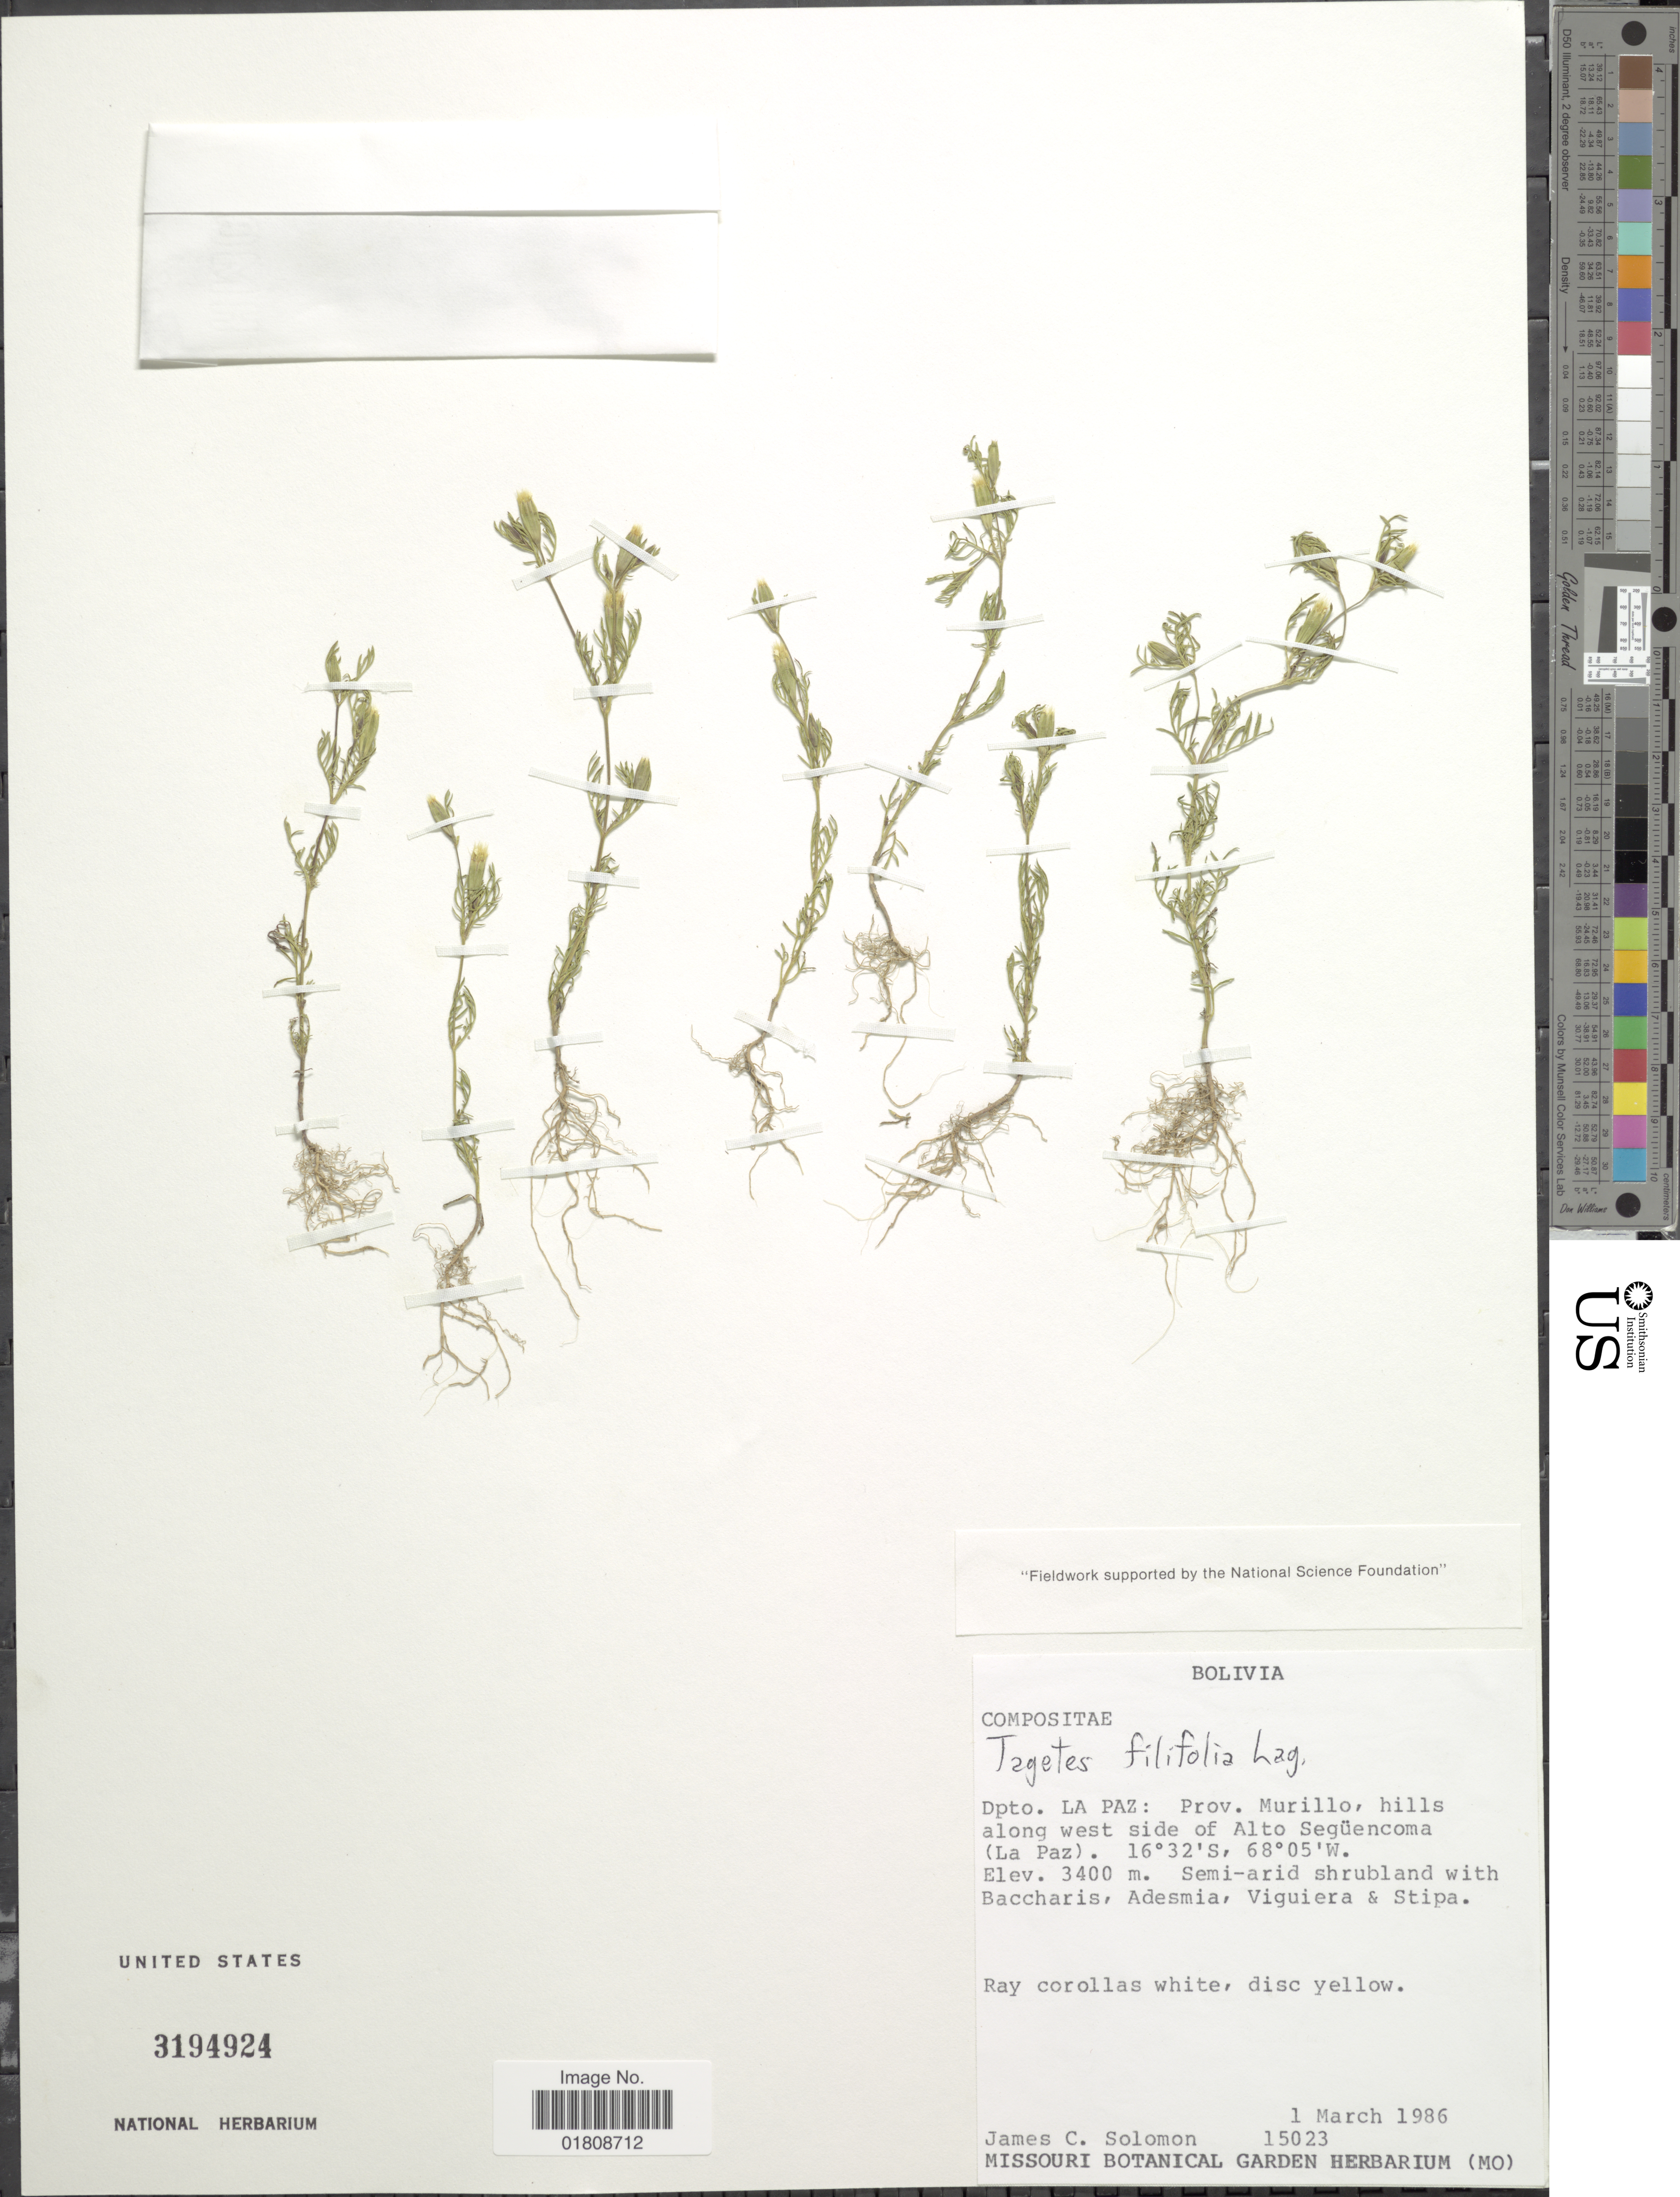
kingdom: Plantae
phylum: Tracheophyta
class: Magnoliopsida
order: Asterales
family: Asteraceae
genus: Tagetes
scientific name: Tagetes filifolia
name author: Lag.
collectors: J. C. Solomon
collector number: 15023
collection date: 1986-03-01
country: Bolivia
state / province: La Paz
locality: Prov. Murillo, hills along west side of Alto Seguencoma (La Paz)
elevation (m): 3400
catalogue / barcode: US 3194924